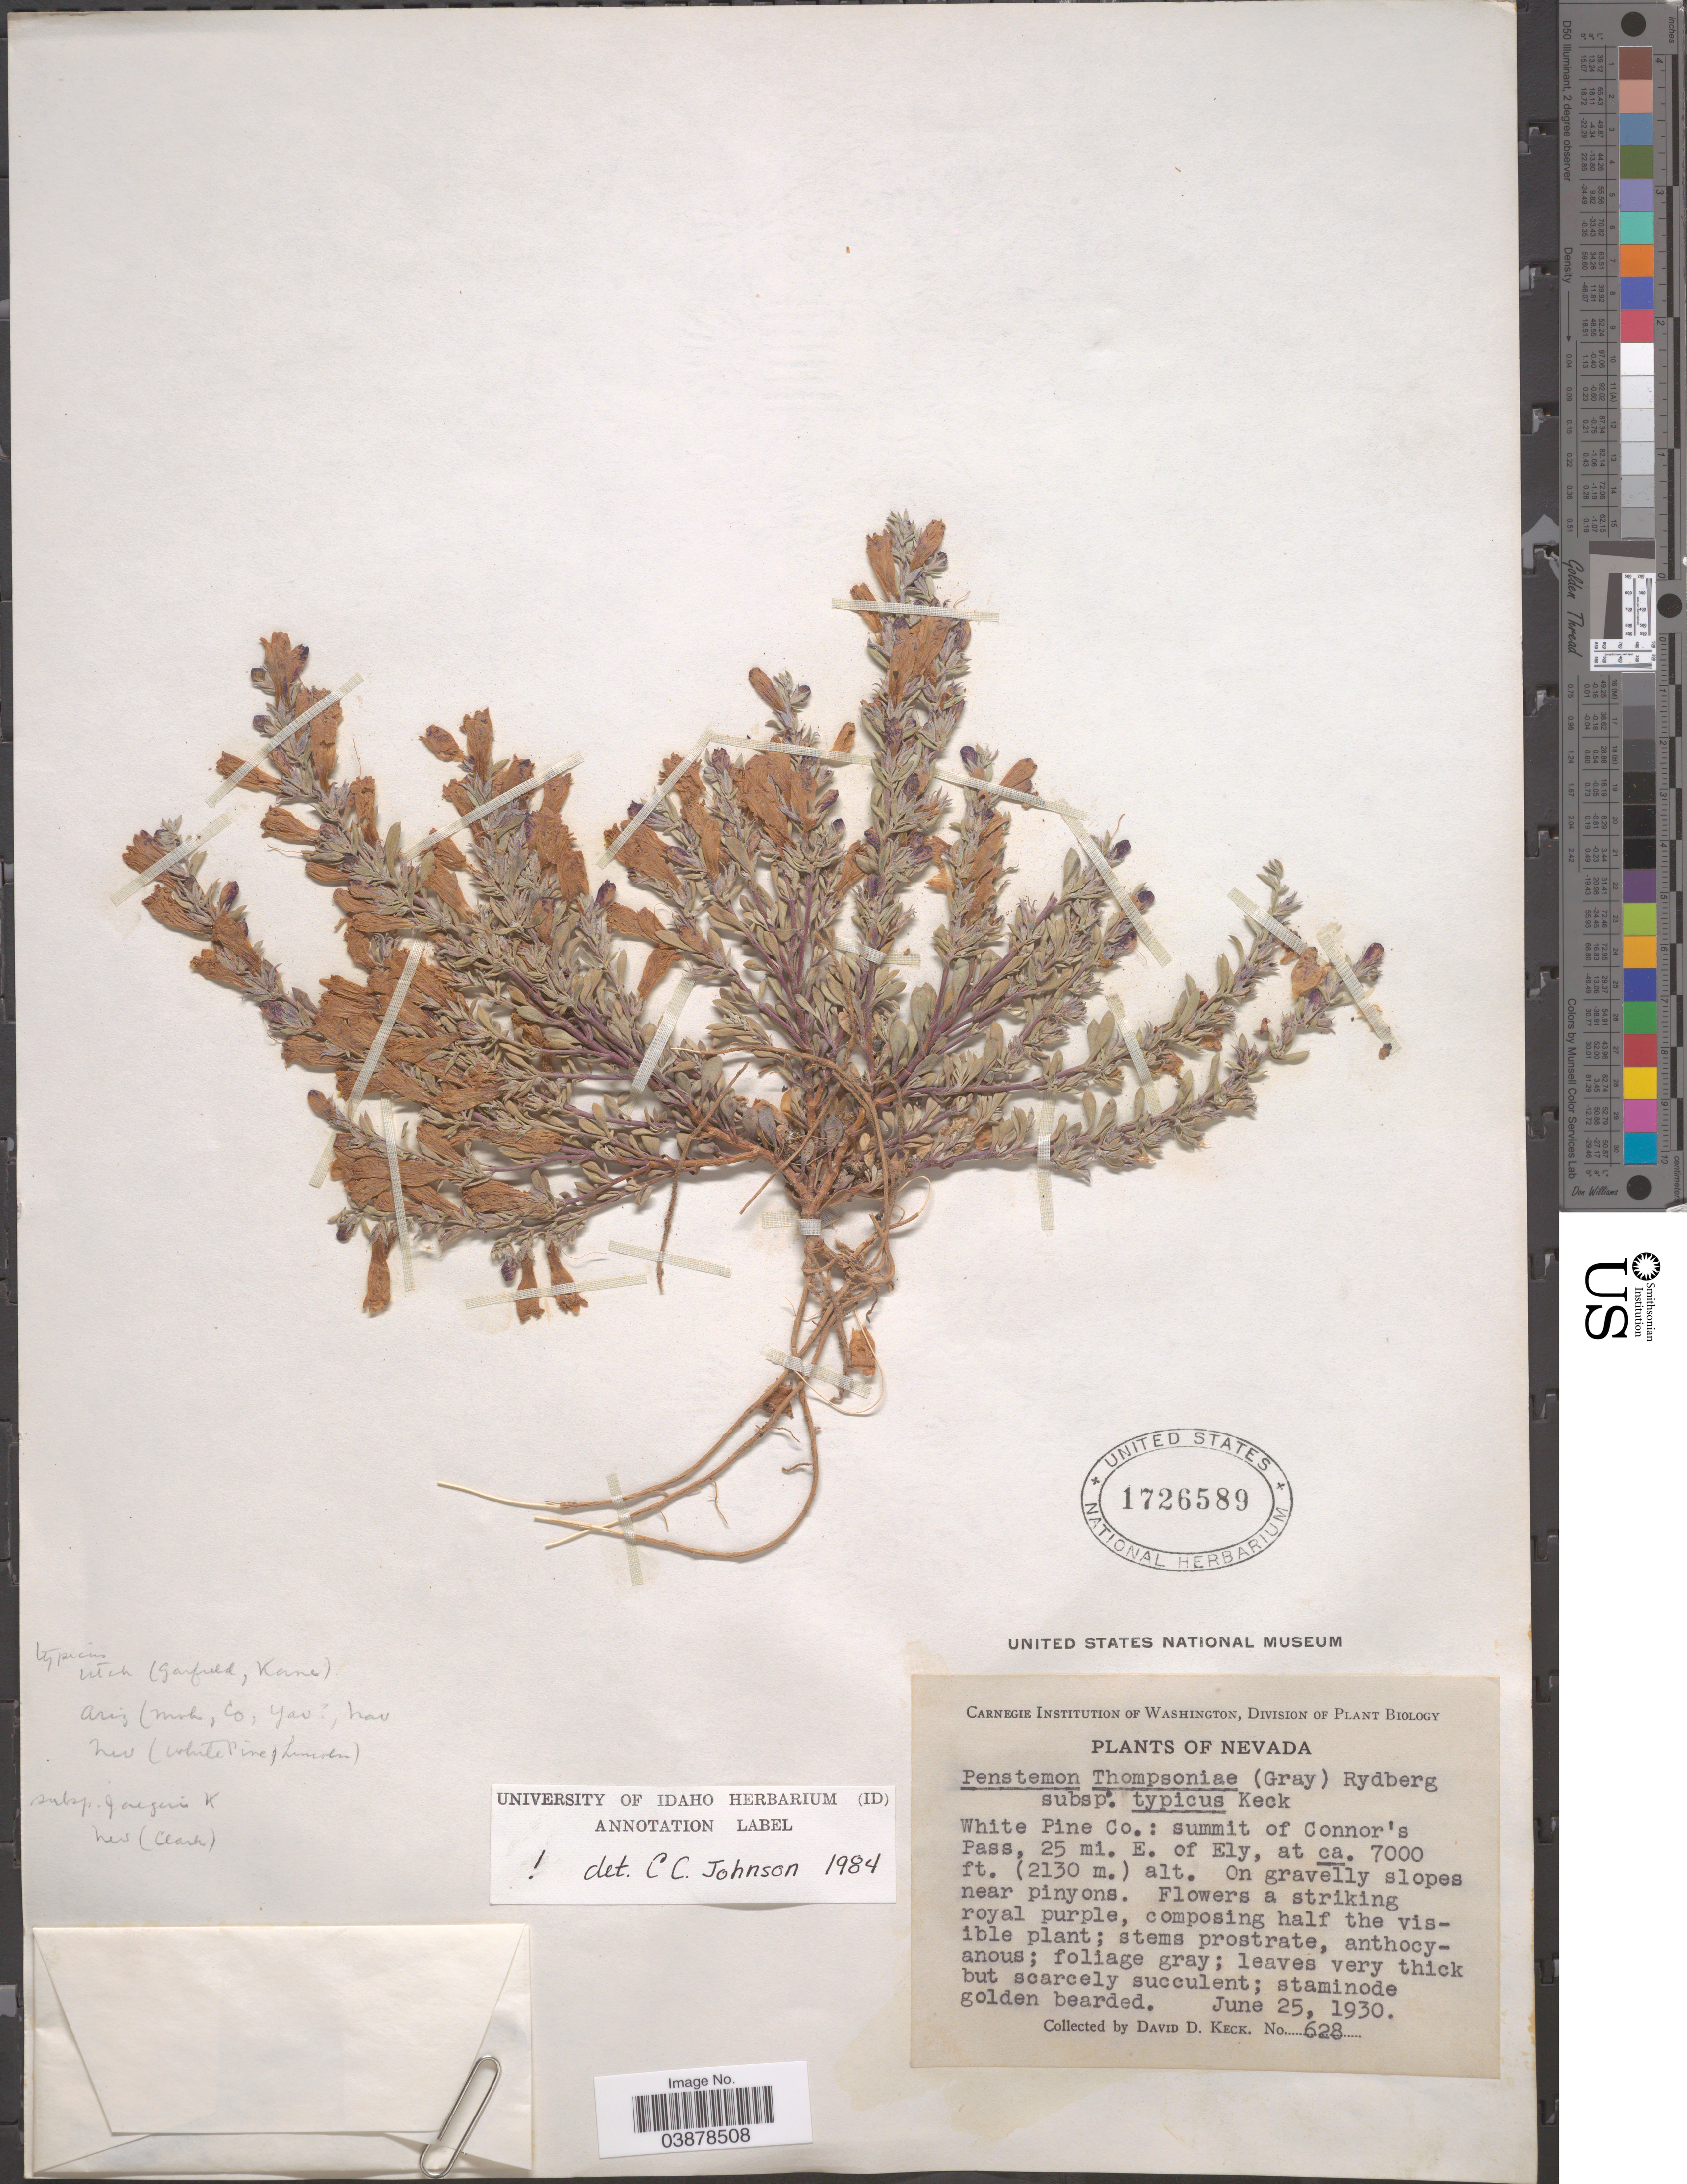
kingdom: Plantae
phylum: Tracheophyta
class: Magnoliopsida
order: Lamiales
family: Plantaginaceae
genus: Penstemon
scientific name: Penstemon thompsonaie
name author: (A. Gray) Rydb.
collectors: D. D. Keck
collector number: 628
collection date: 1930-06-25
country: United States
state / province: Nevada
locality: White Pine Co.: summit of Connor's Pass, 25 mi. E. of Ely. On gravelly slopes near pinyons.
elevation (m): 2134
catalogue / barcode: US 1726589